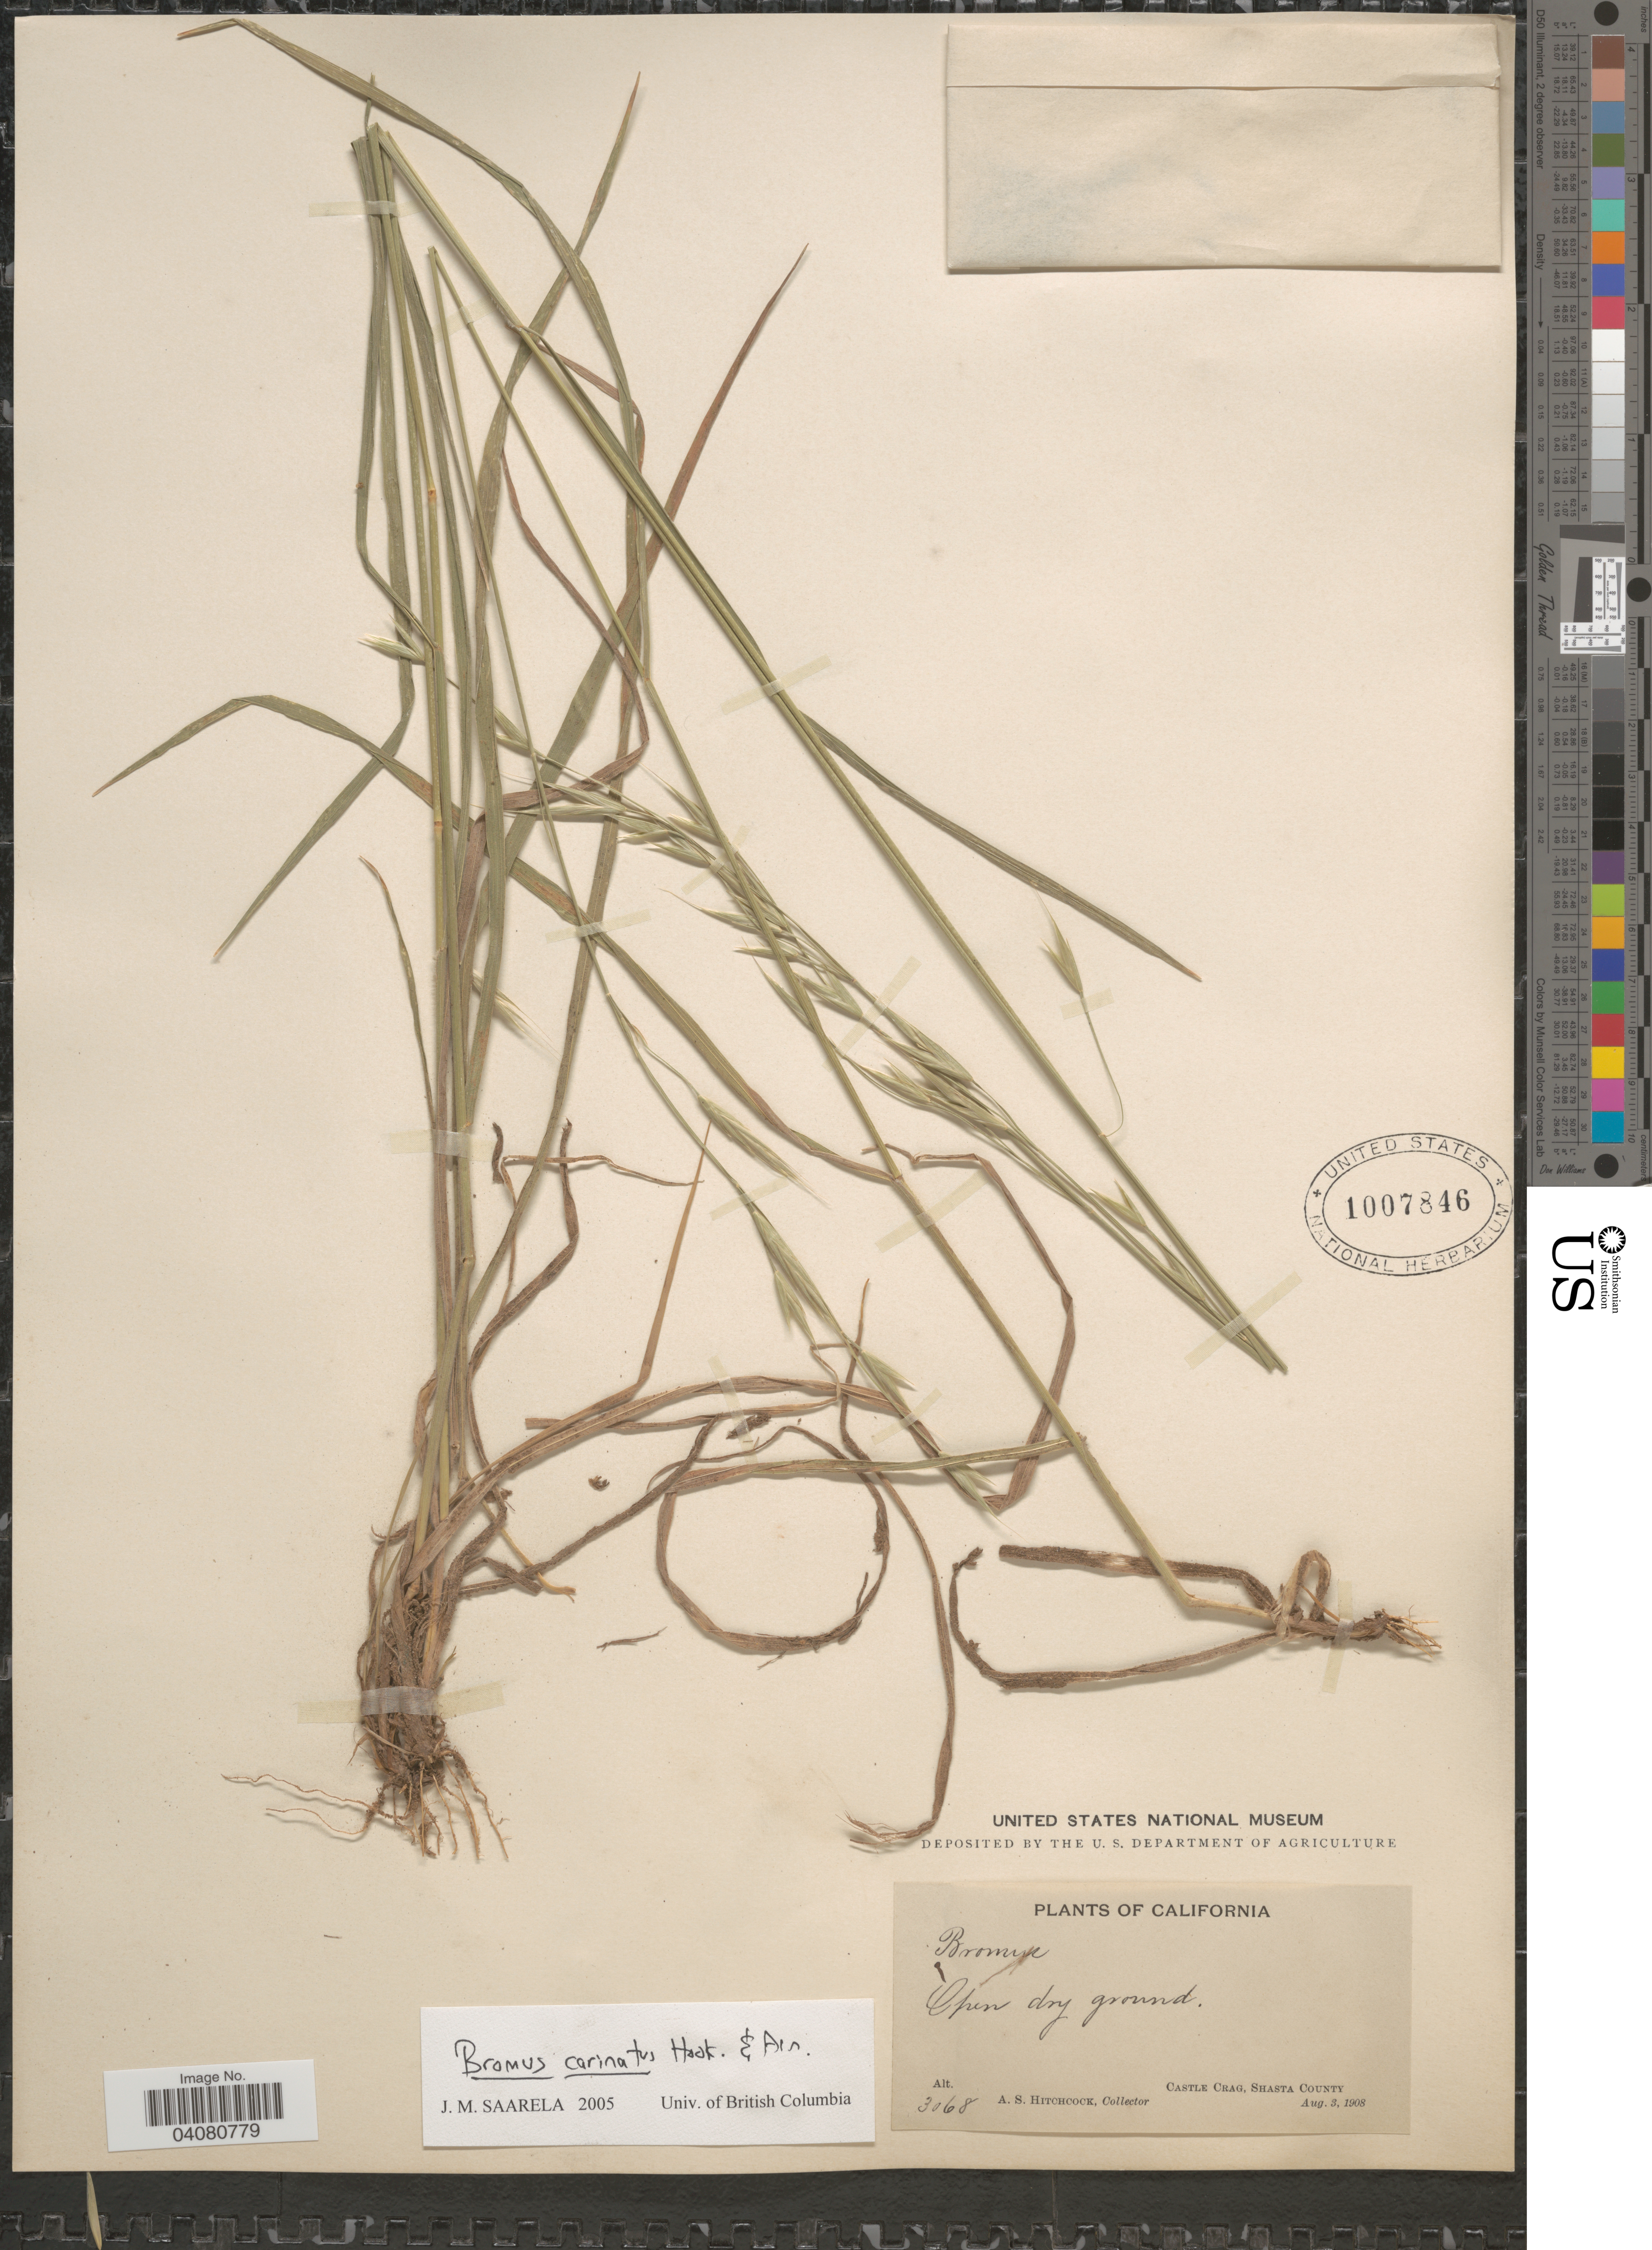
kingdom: Plantae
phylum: Tracheophyta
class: Liliopsida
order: Poales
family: Poaceae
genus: Bromus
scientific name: Bromus carinatus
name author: Hook. & Arn.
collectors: A. S. Hitchcock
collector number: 3068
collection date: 1908-08-03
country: United States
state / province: California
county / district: Shasta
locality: Open dry ground. Castle Crag, Shasta County.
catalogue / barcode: US 1007846